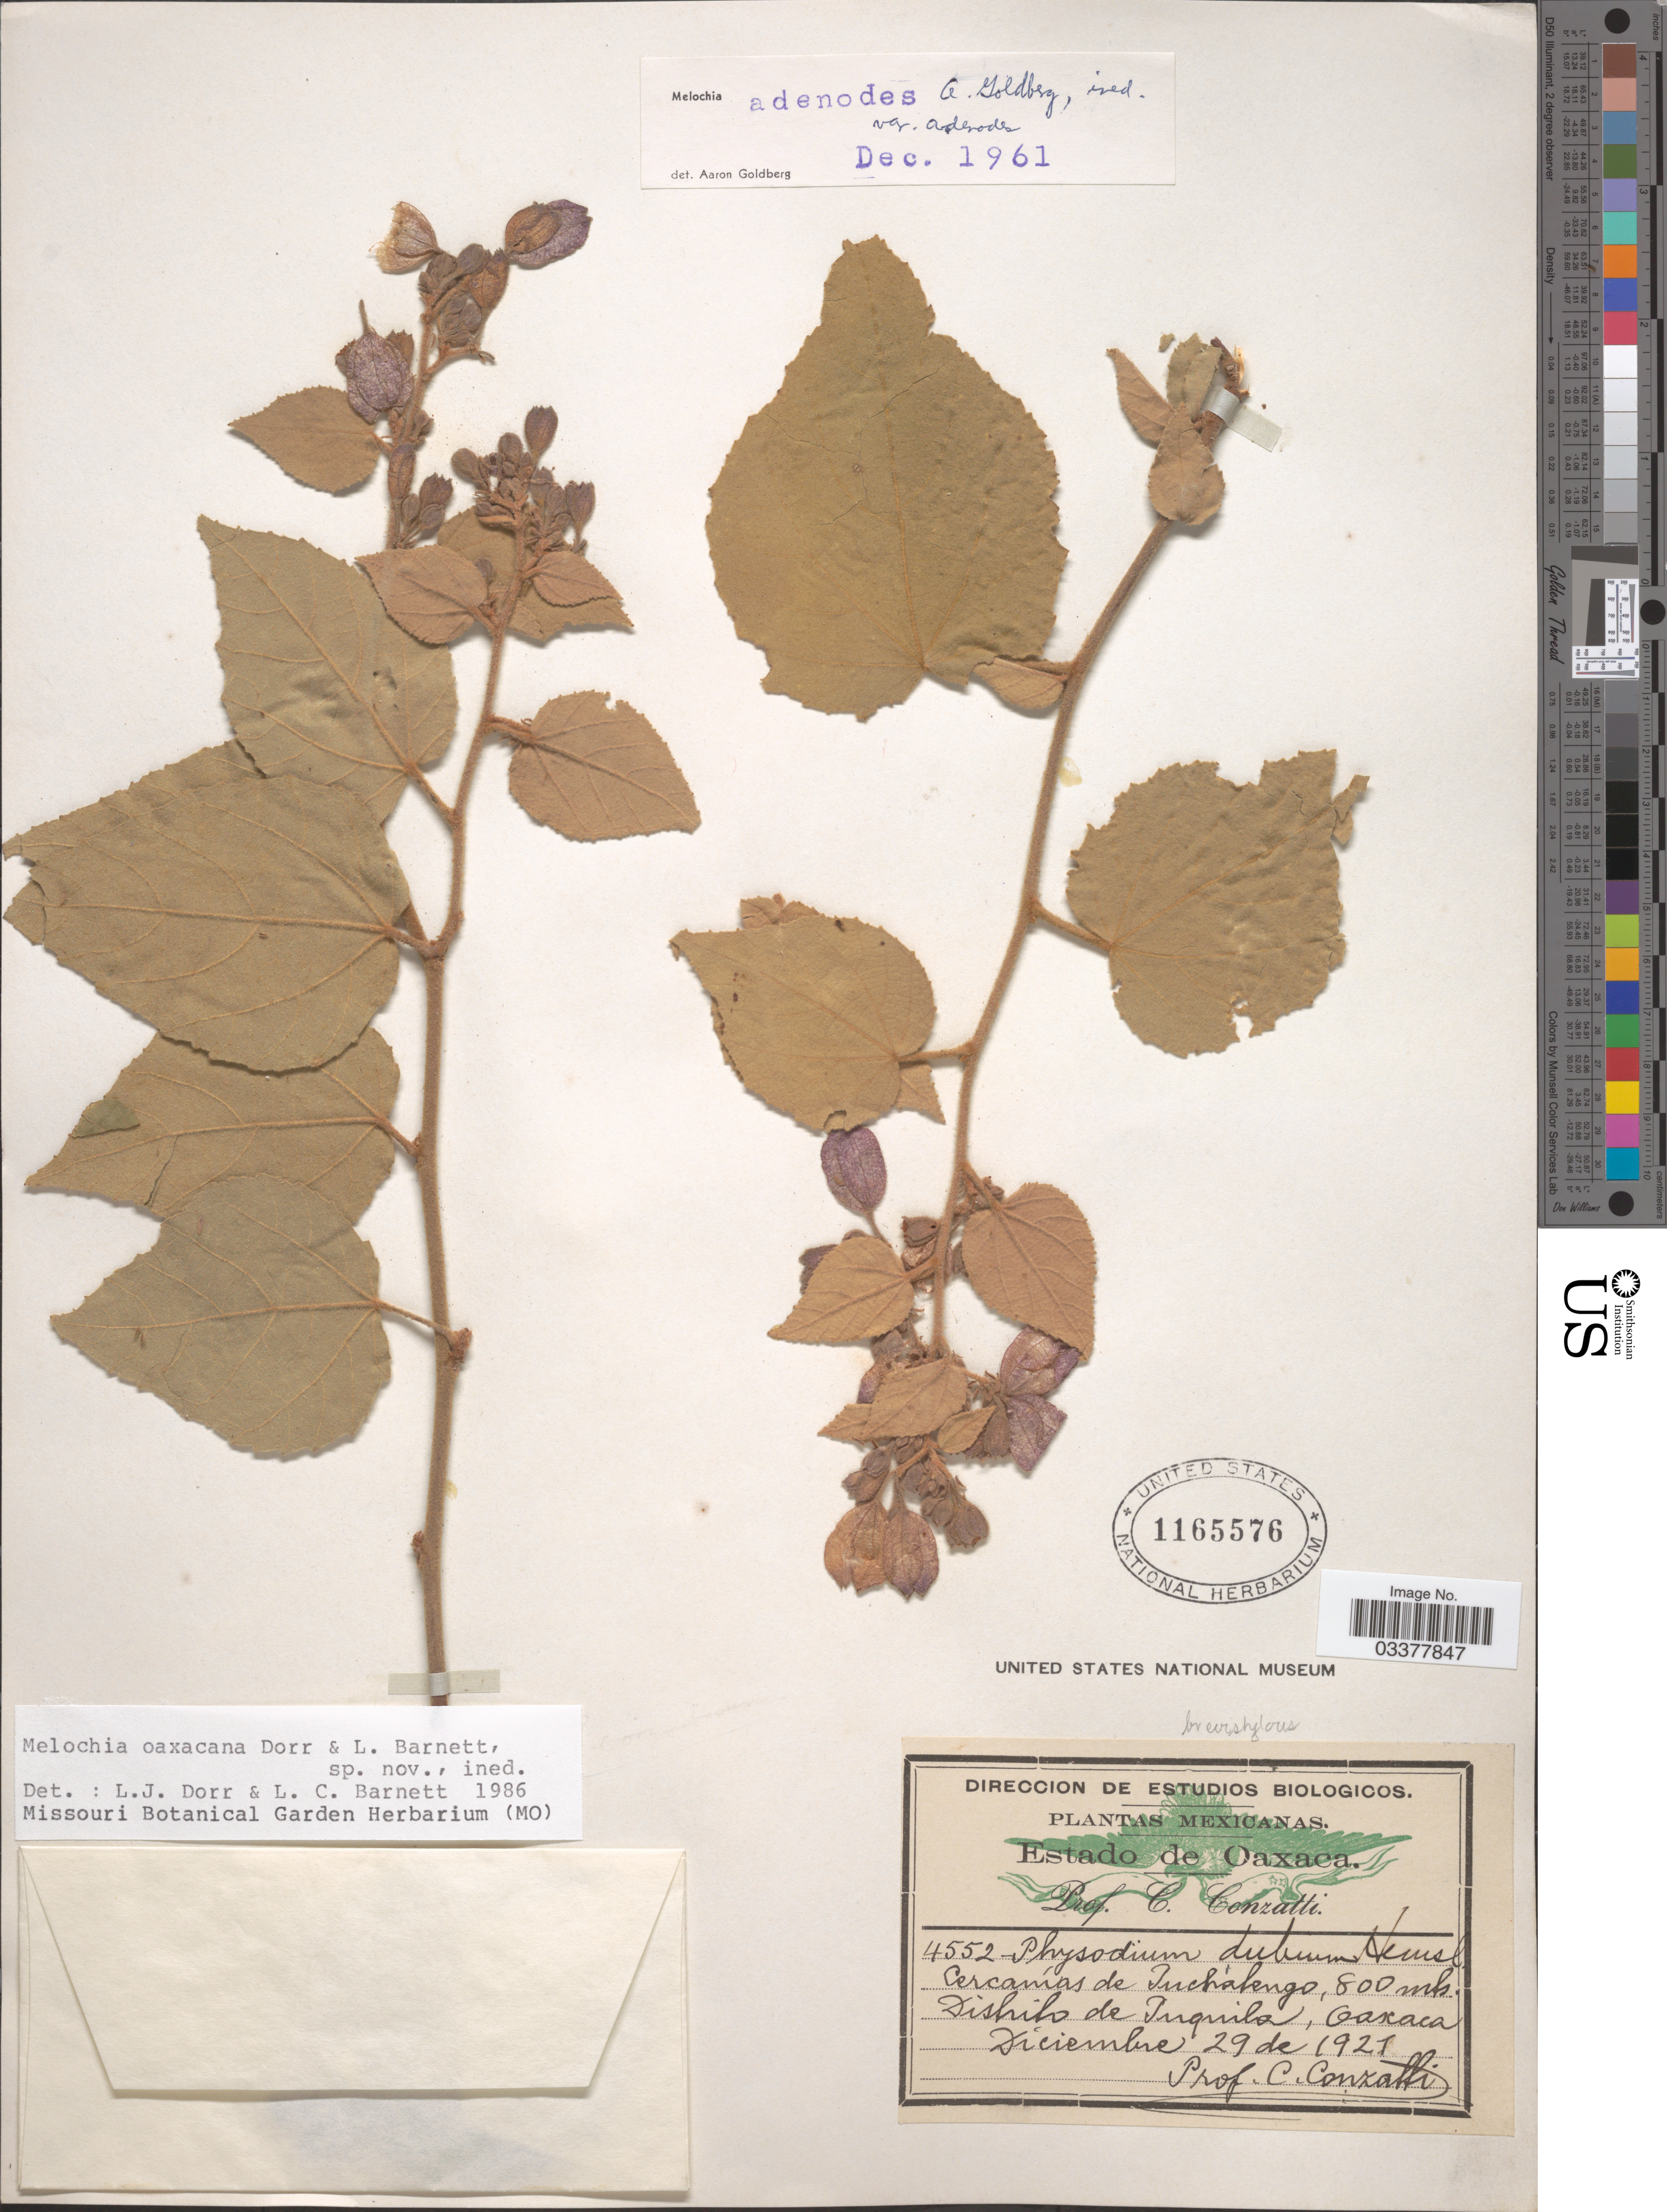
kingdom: Plantae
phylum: Tracheophyta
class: Magnoliopsida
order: Malvales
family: Malvaceae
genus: Melochia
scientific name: Melochia oaxacana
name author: Dorr & L.C. Barnett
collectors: C. Conzatti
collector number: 4552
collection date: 1927-12-29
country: Mexico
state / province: Oaxaca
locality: Cercanías de Tuchatengo. Distrito de Juquila.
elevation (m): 800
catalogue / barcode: US 1165576